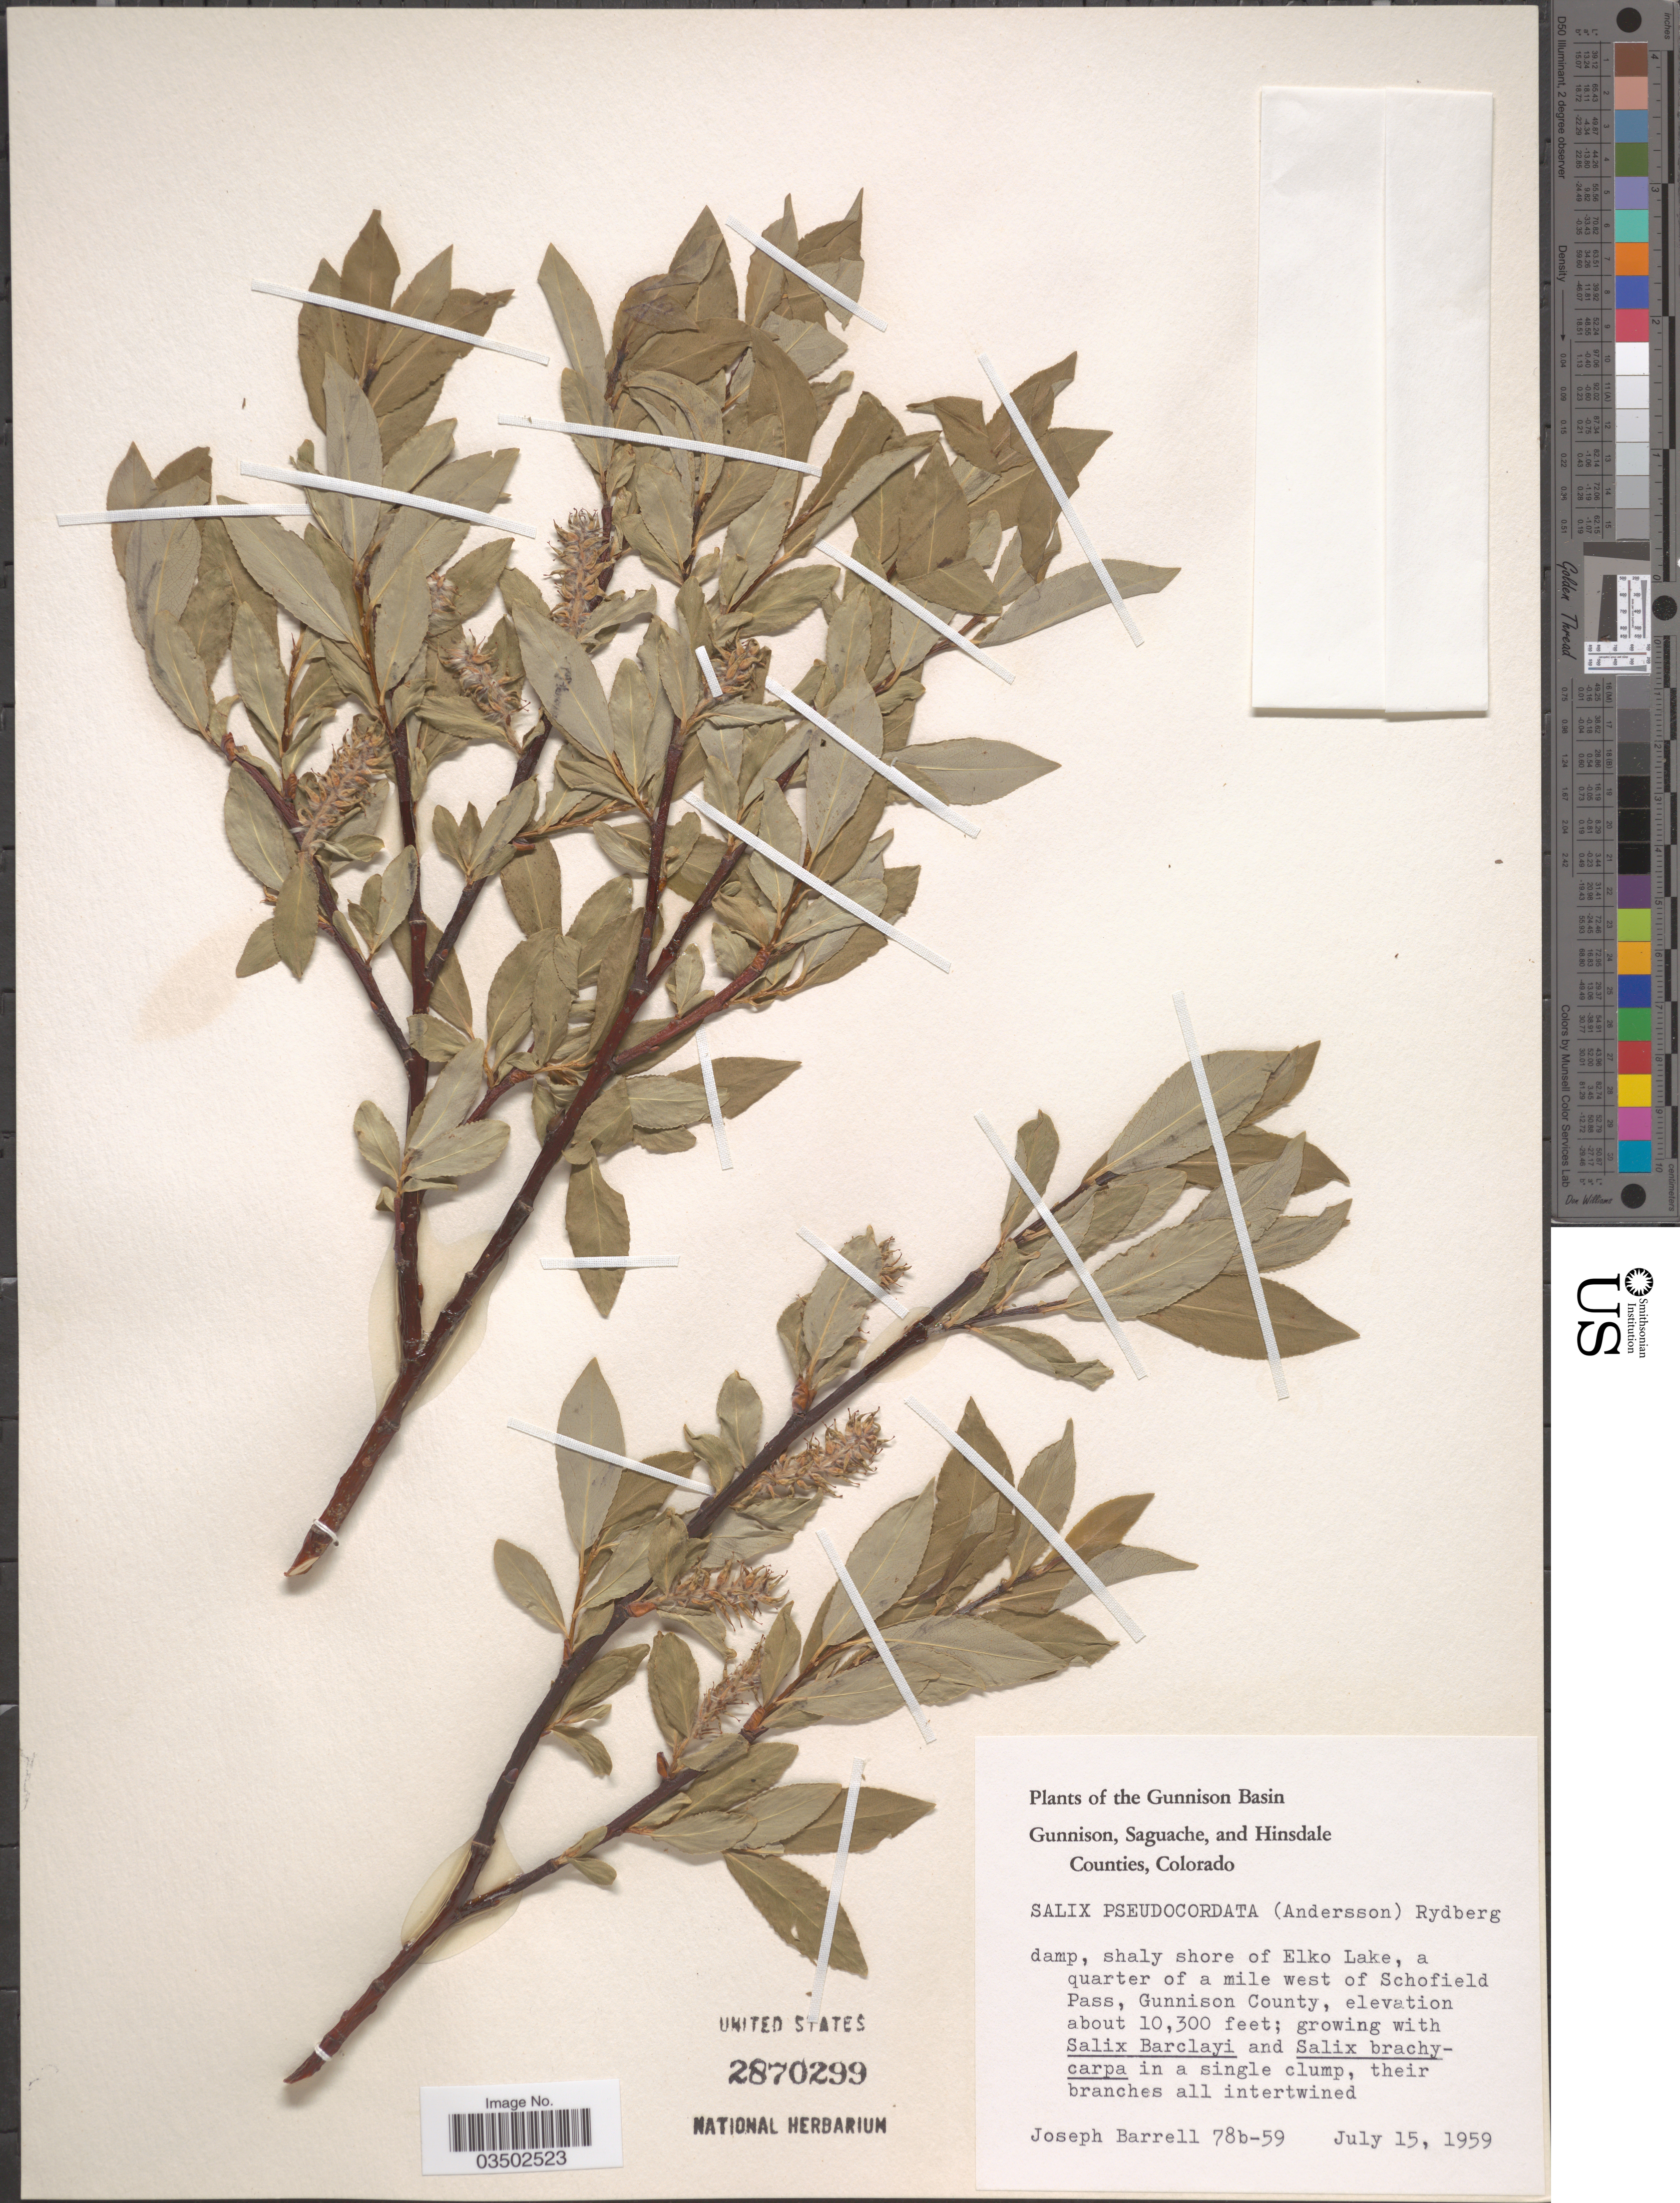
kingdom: Plantae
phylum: Tracheophyta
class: Magnoliopsida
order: Malpighiales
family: Salicaceae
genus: Salix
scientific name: Salix pseudocordata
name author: (Andersson) Andersson ex Rydb.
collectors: J. Barrell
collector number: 78b-59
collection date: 1959-07-15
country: United States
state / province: Colorado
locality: The Gunnison Basin. Shaly shore of Elko Lake, a quarter of a mile west of Schofield Pass, Gunnison County.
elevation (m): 3139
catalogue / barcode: US 2870299